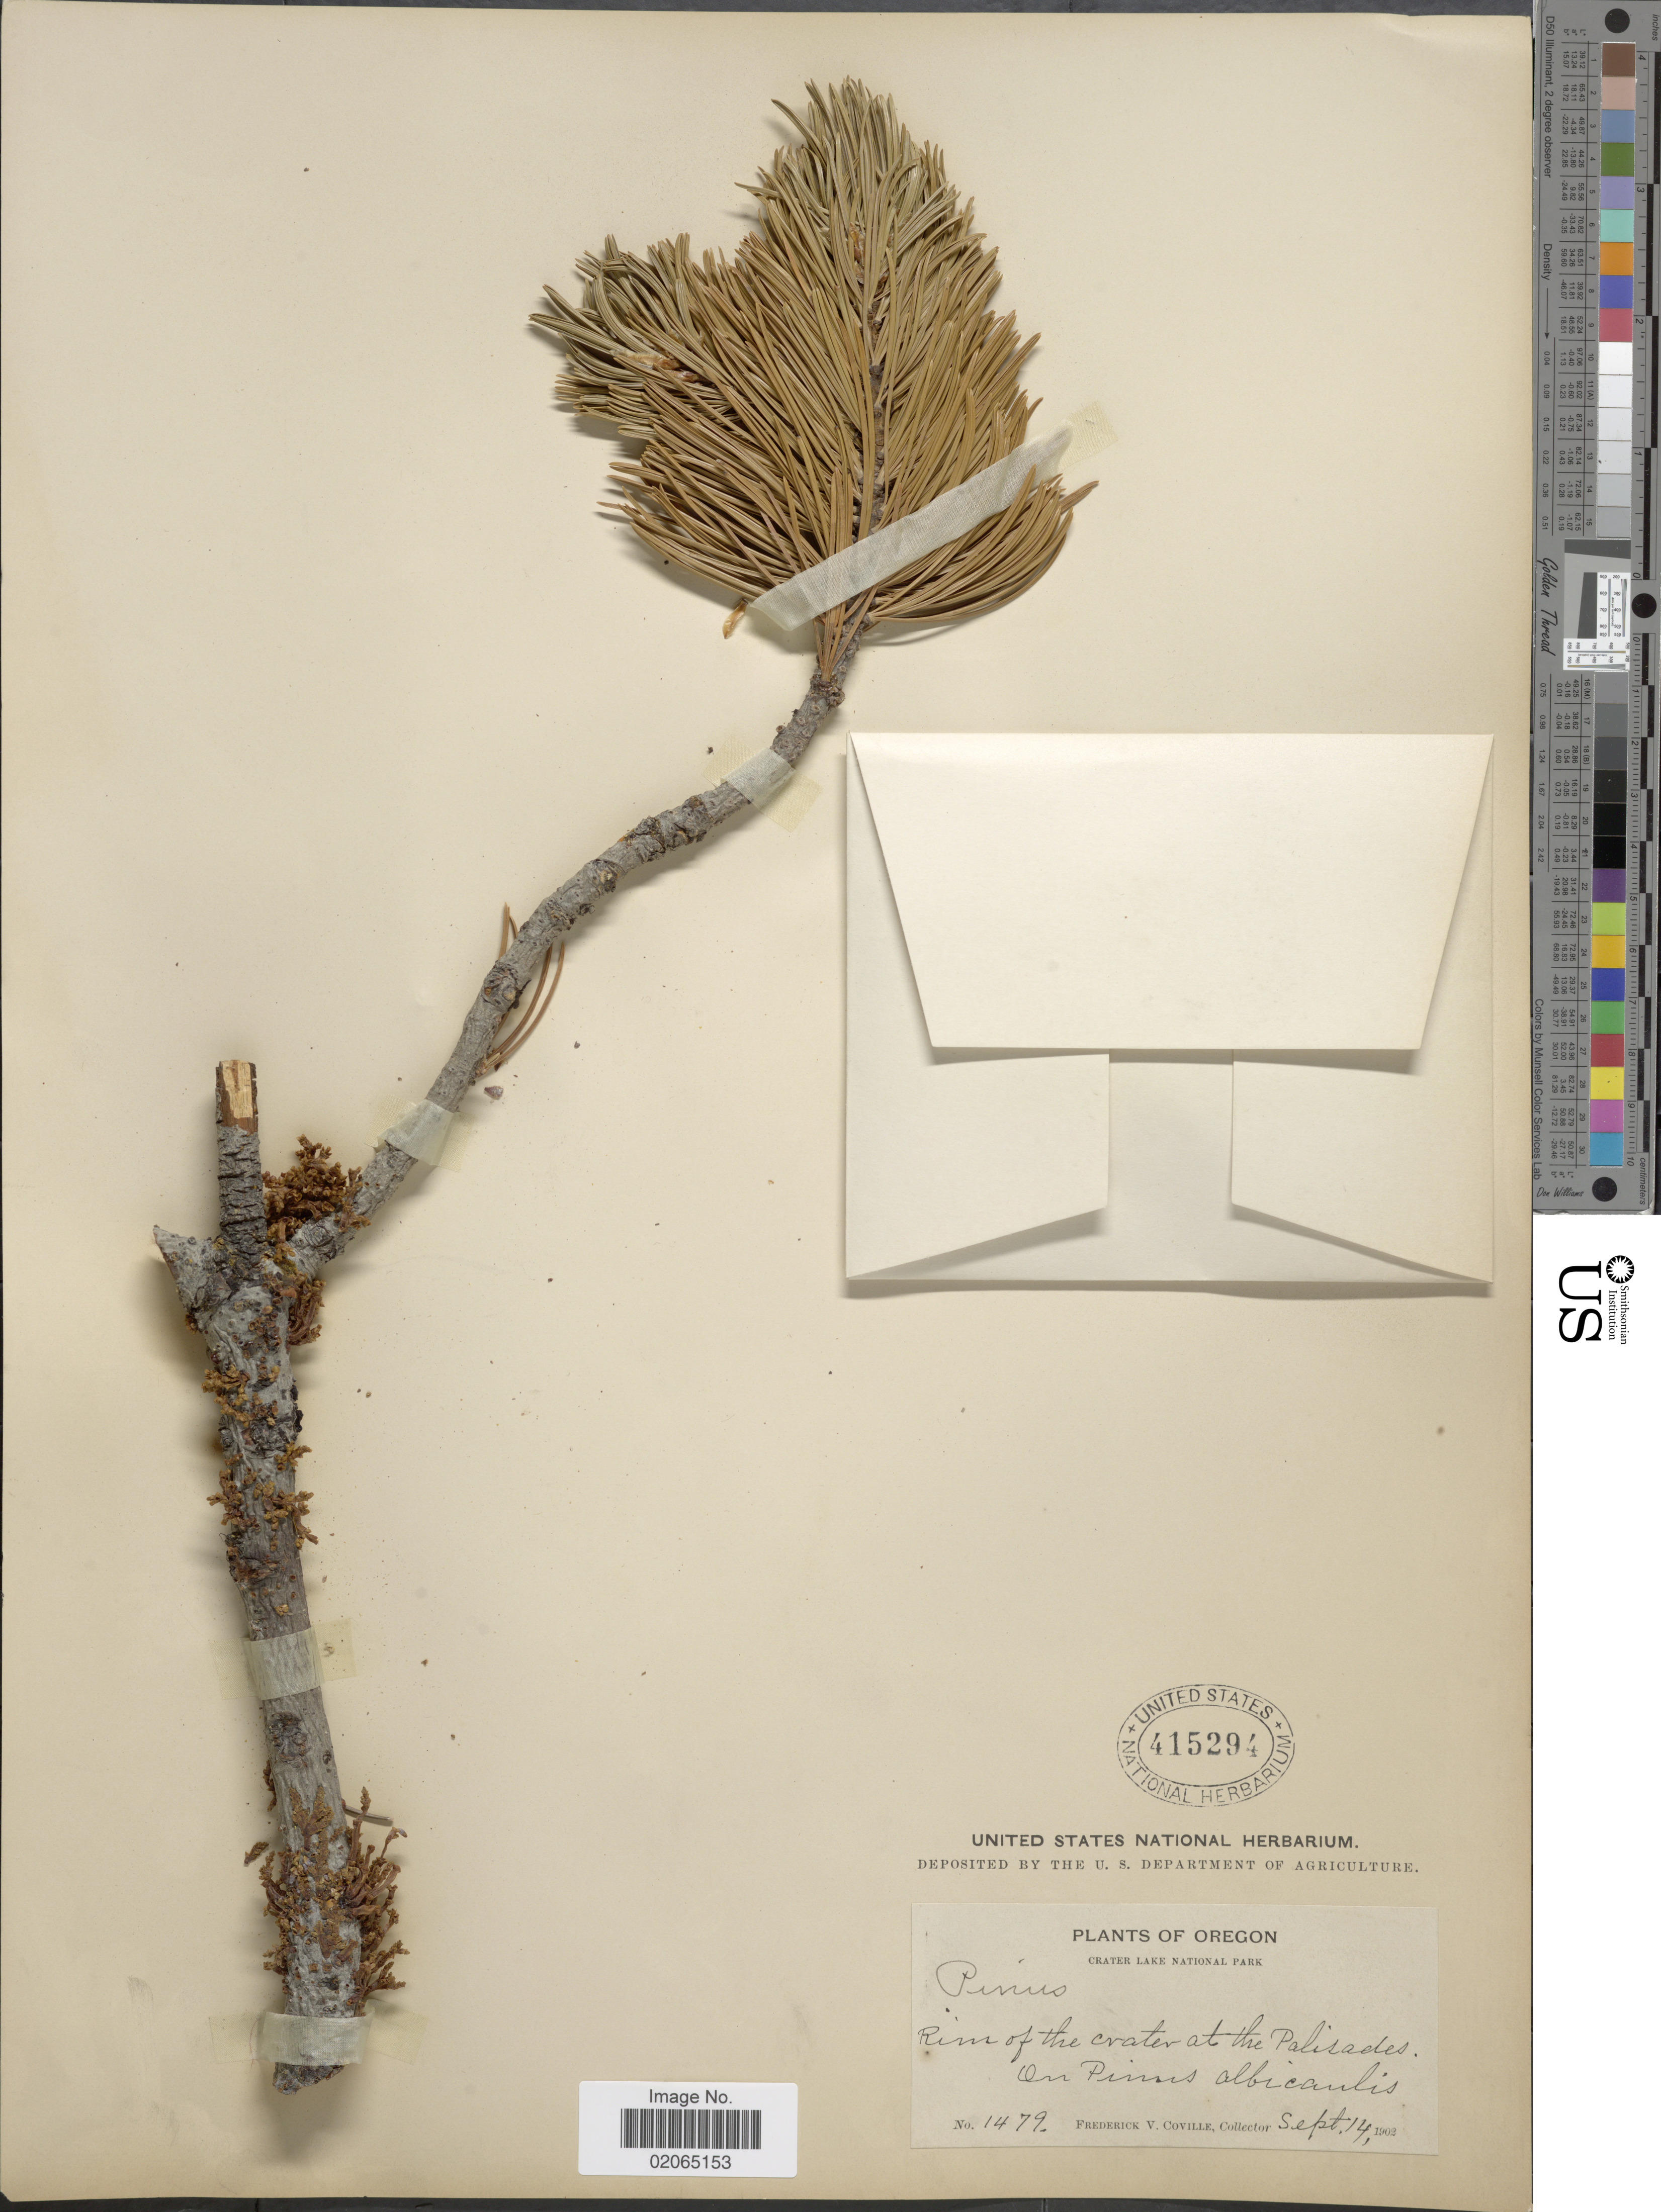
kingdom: Plantae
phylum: Tracheophyta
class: Pinopsida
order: Pinales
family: Pinaceae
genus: Pinus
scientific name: Pinus sp.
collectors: F. V. Coville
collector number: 1479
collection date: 1902-09-14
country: United States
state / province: Oregon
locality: Crater Lake National Park, Rim of the crater at the Palisades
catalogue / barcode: US 415294